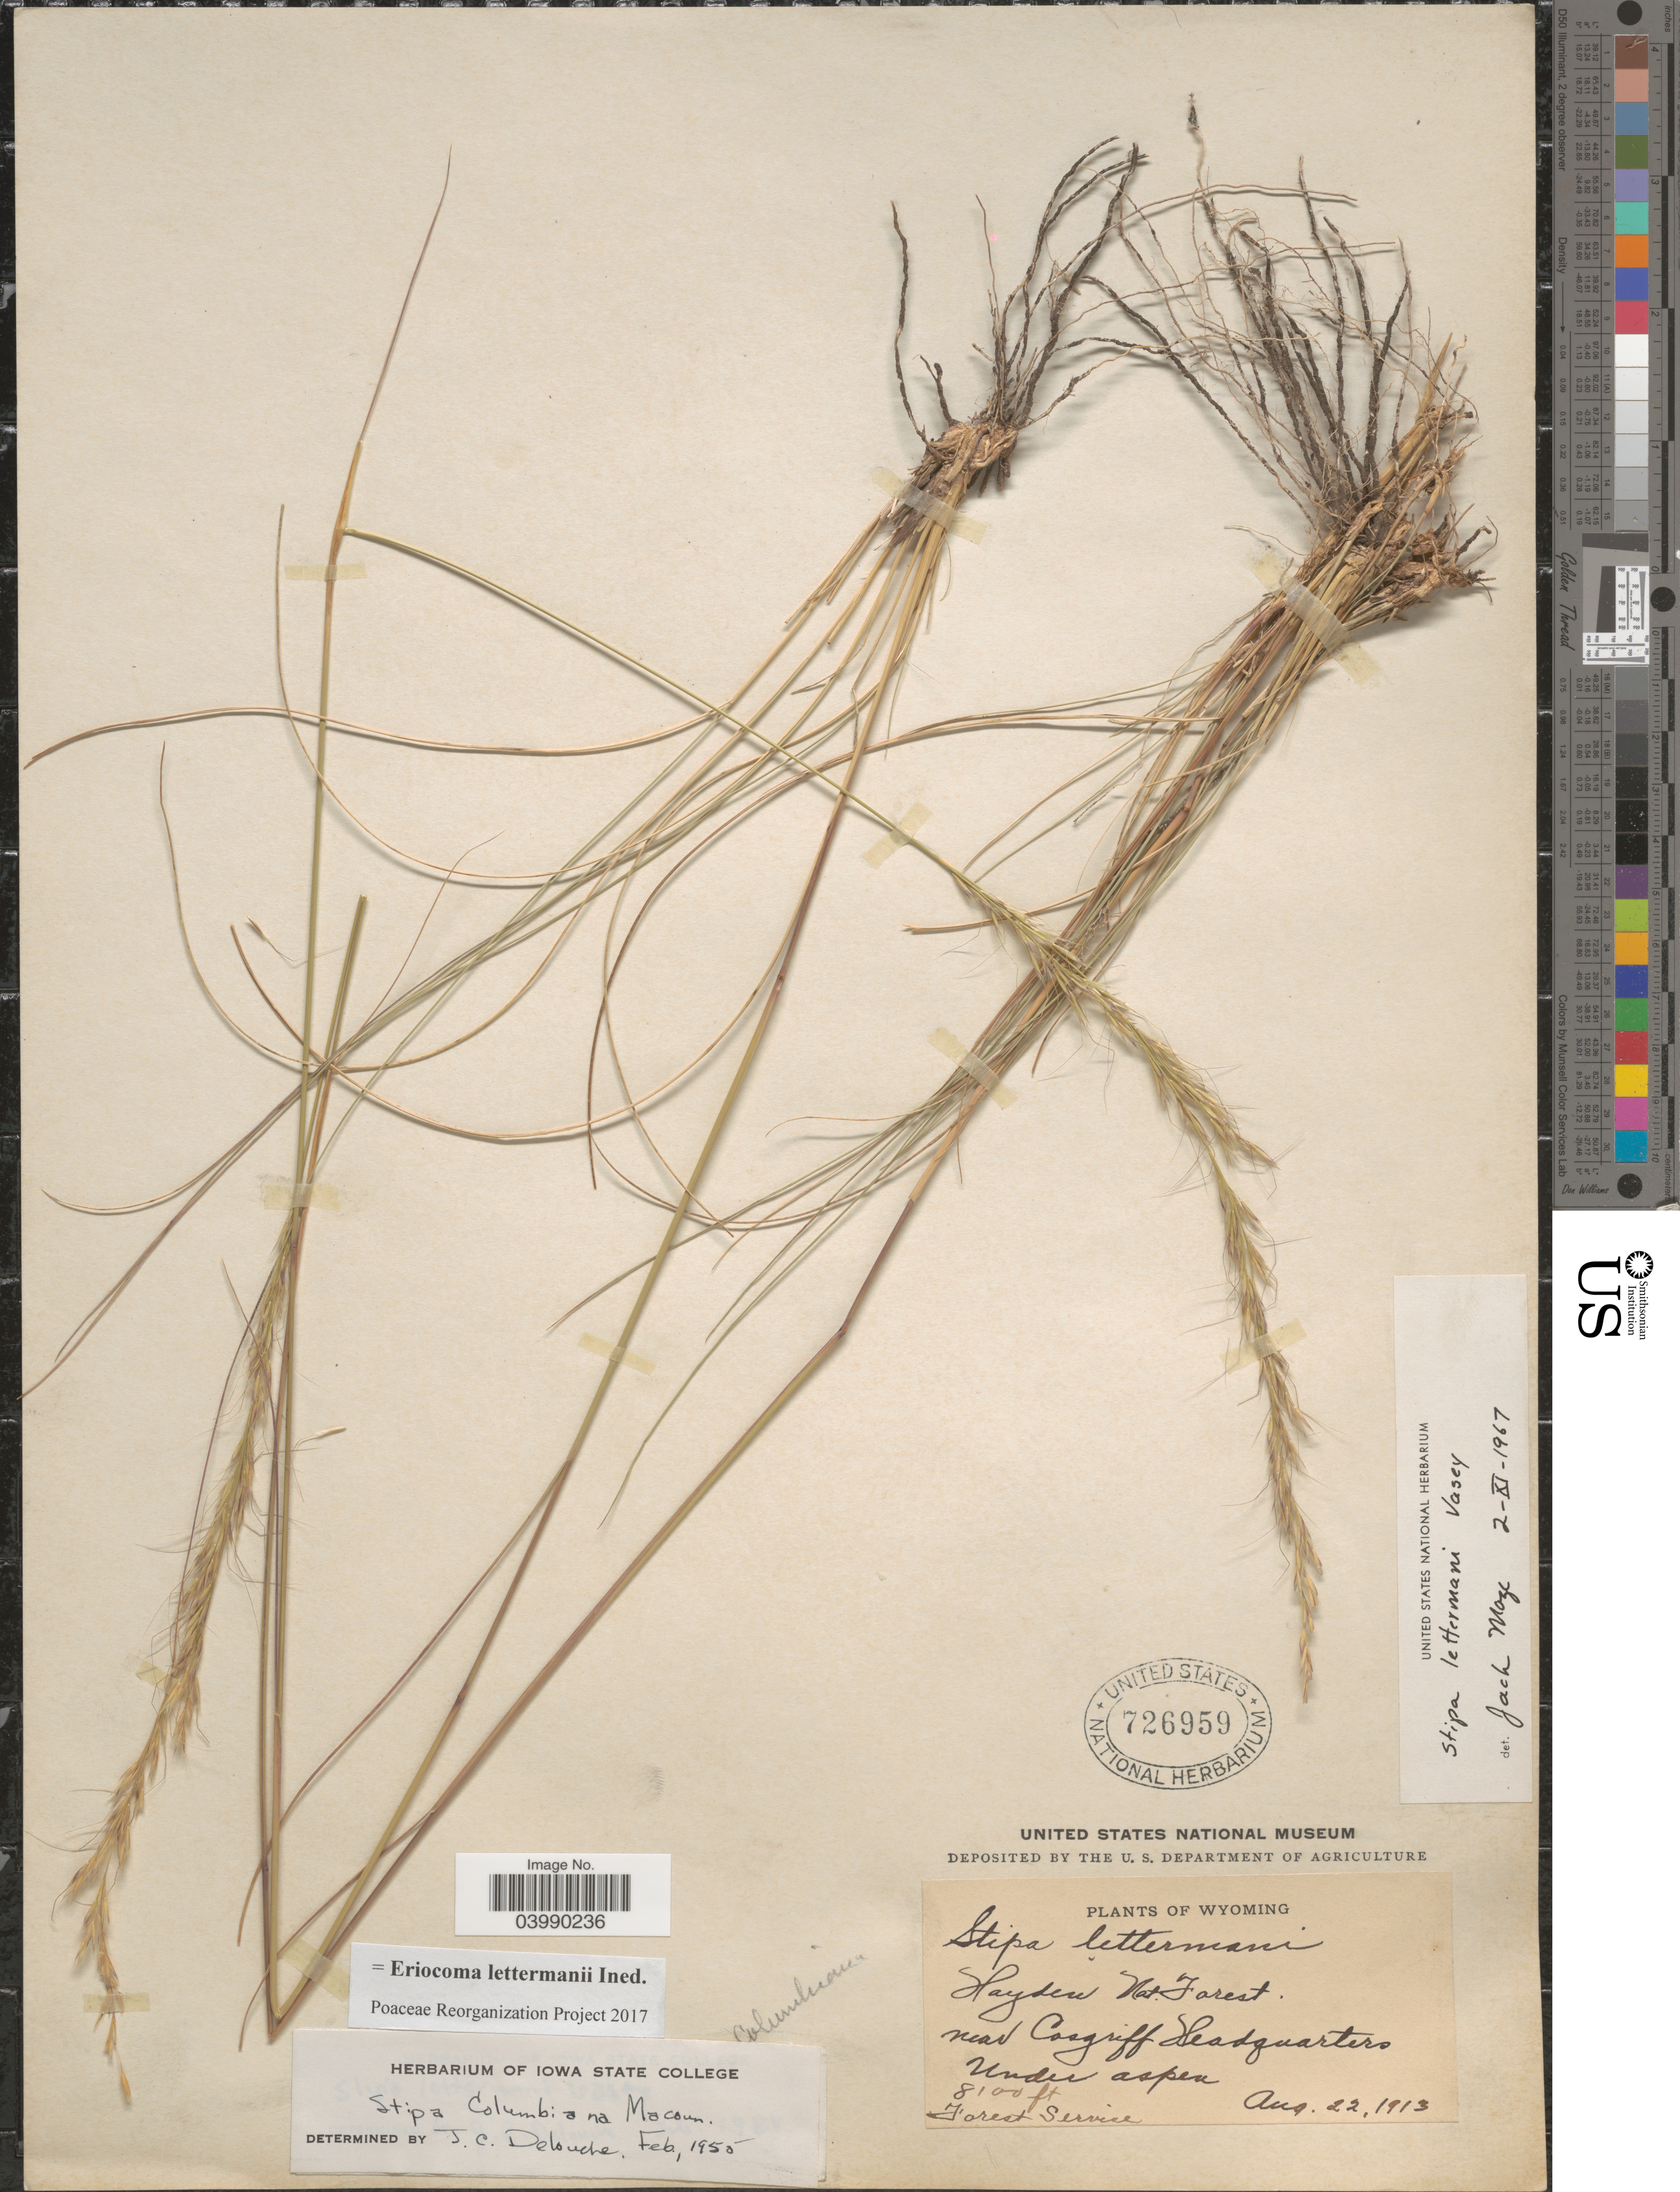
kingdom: Plantae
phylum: Tracheophyta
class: Liliopsida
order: Poales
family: Poaceae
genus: Eriocoma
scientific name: Eriocoma lettermanii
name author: (Vasey) Romasch.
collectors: Forest Service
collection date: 1913-08-22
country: United States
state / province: Wyoming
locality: Hayden Nat. Forest. Near Cosgriff Headquarters.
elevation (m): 2469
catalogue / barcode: US 726959